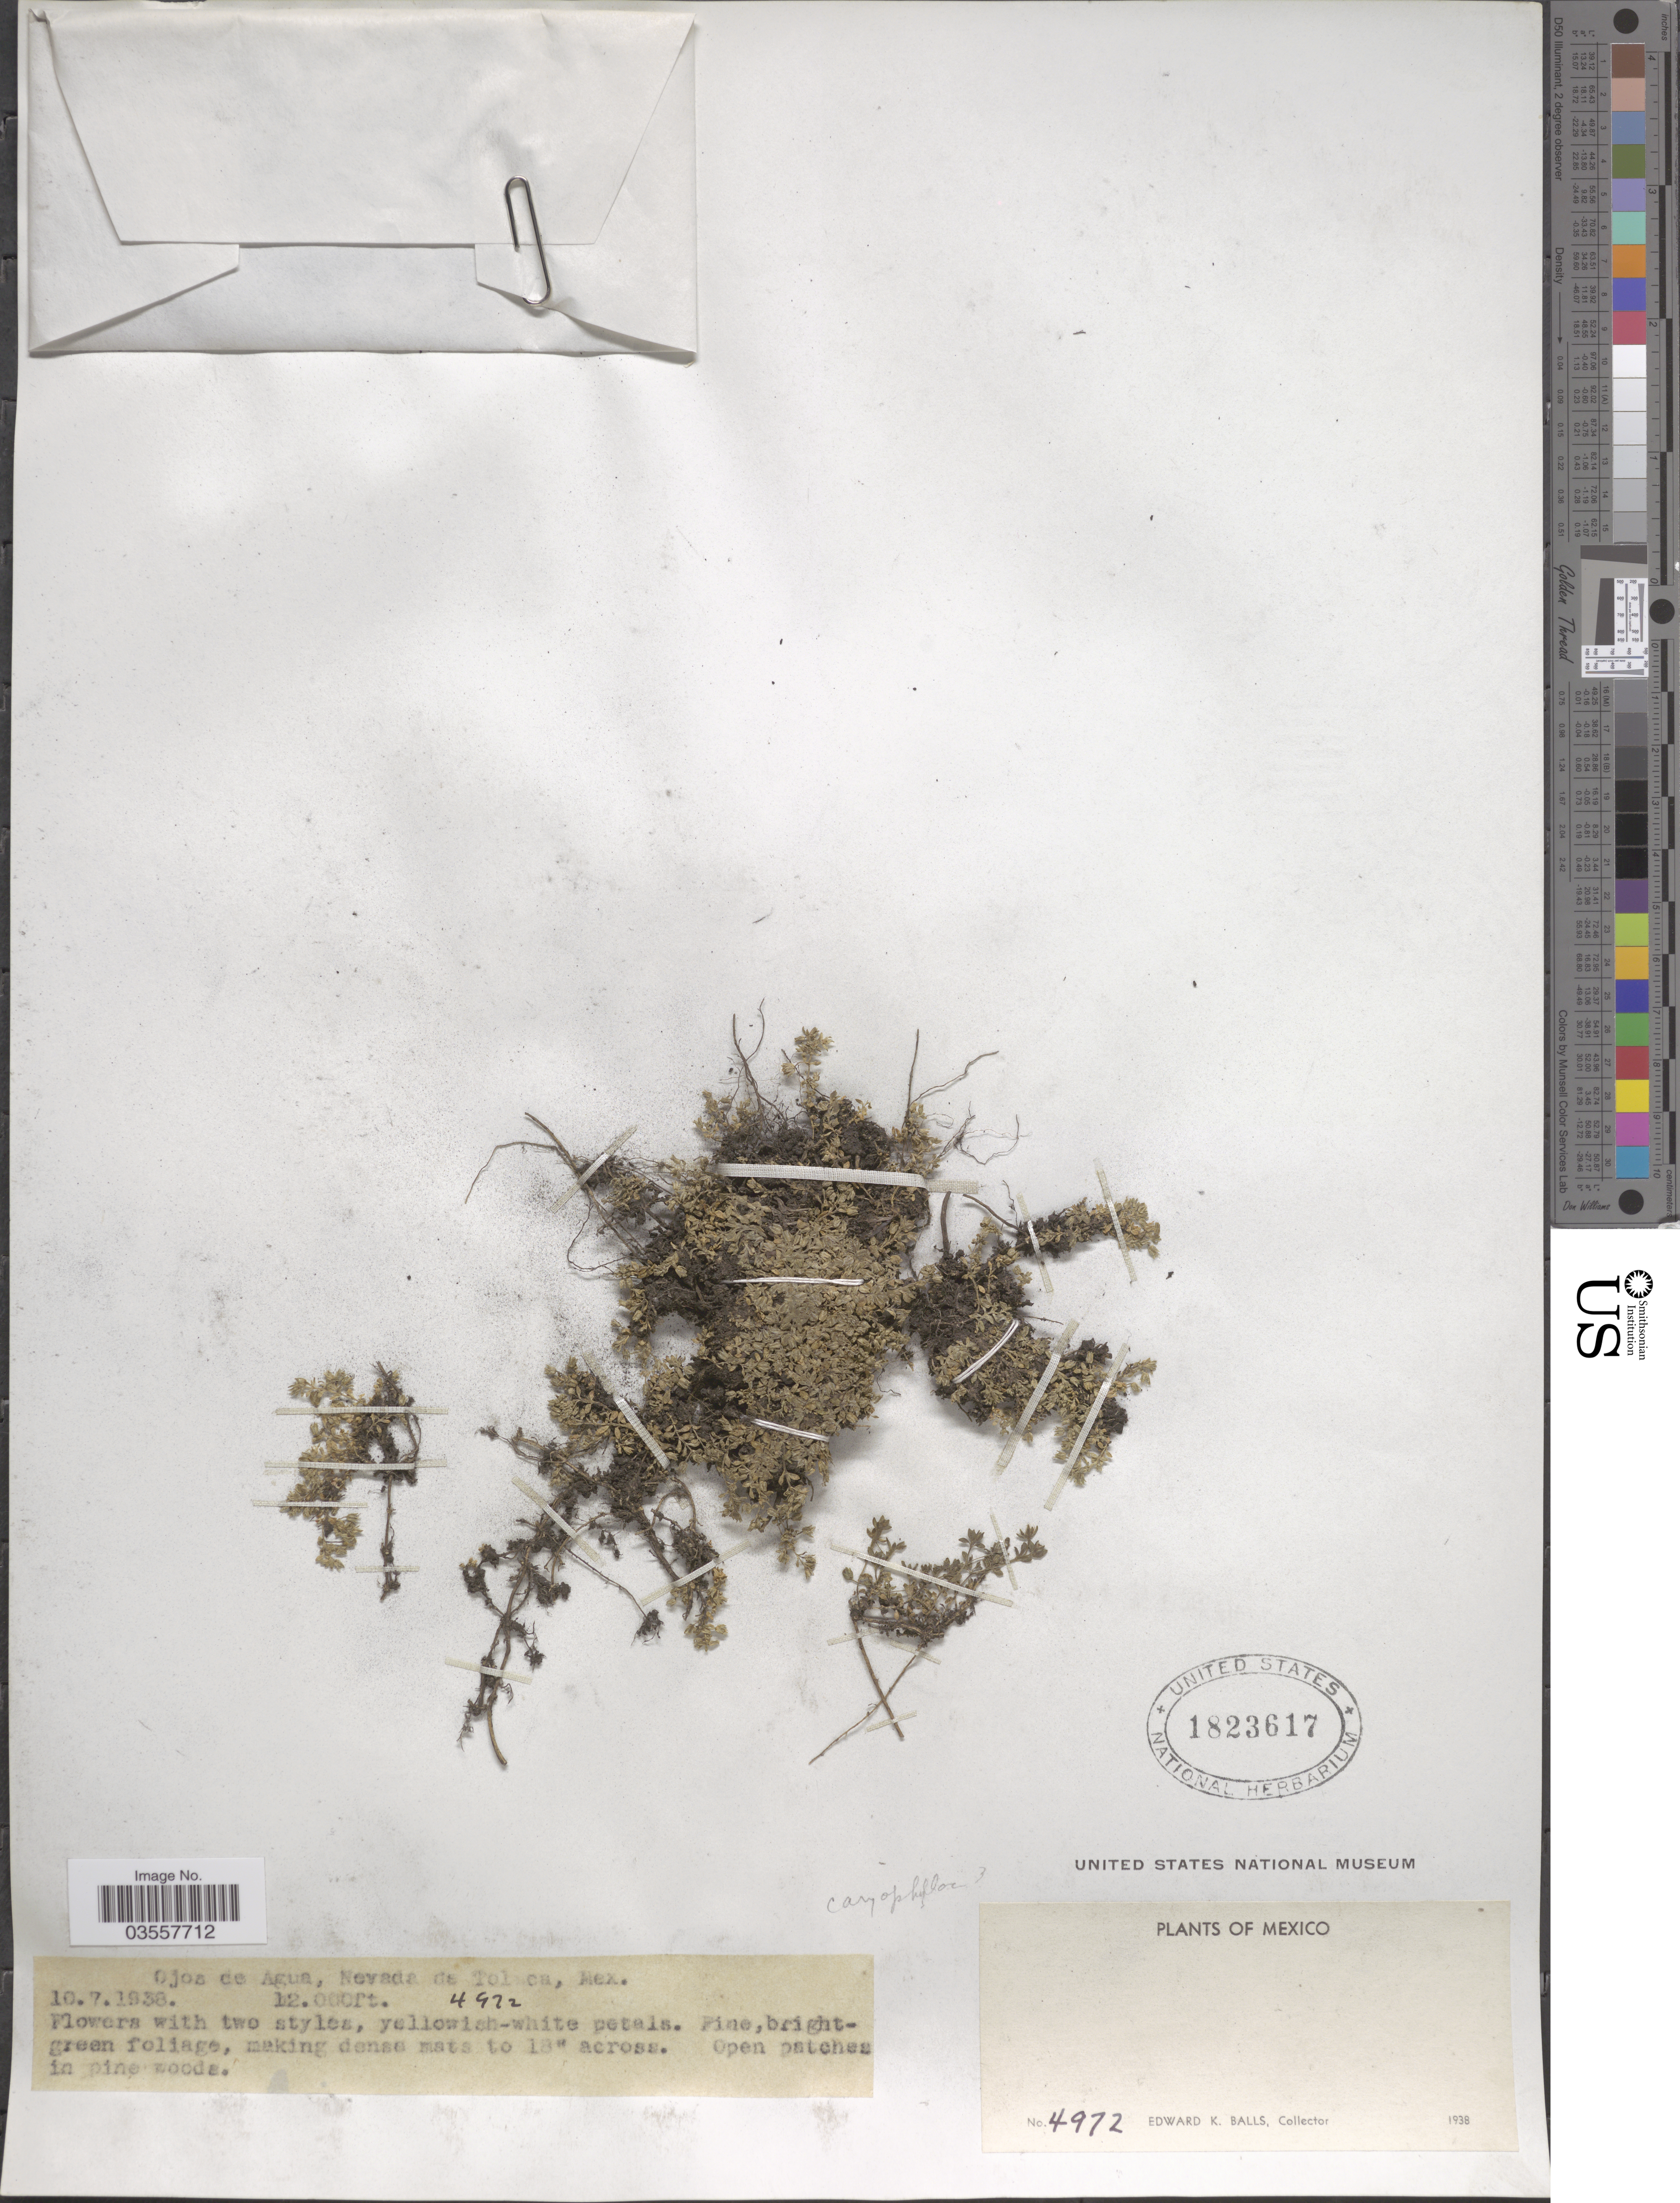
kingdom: Plantae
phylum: Tracheophyta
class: Magnoliopsida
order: Caryophyllales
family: Caryophyllaceae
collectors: E. K. Balls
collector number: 4972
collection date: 1938-07-10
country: Mexico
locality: Ojos de Agua, Nevada de Toluca.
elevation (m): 3658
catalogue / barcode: US 1823617